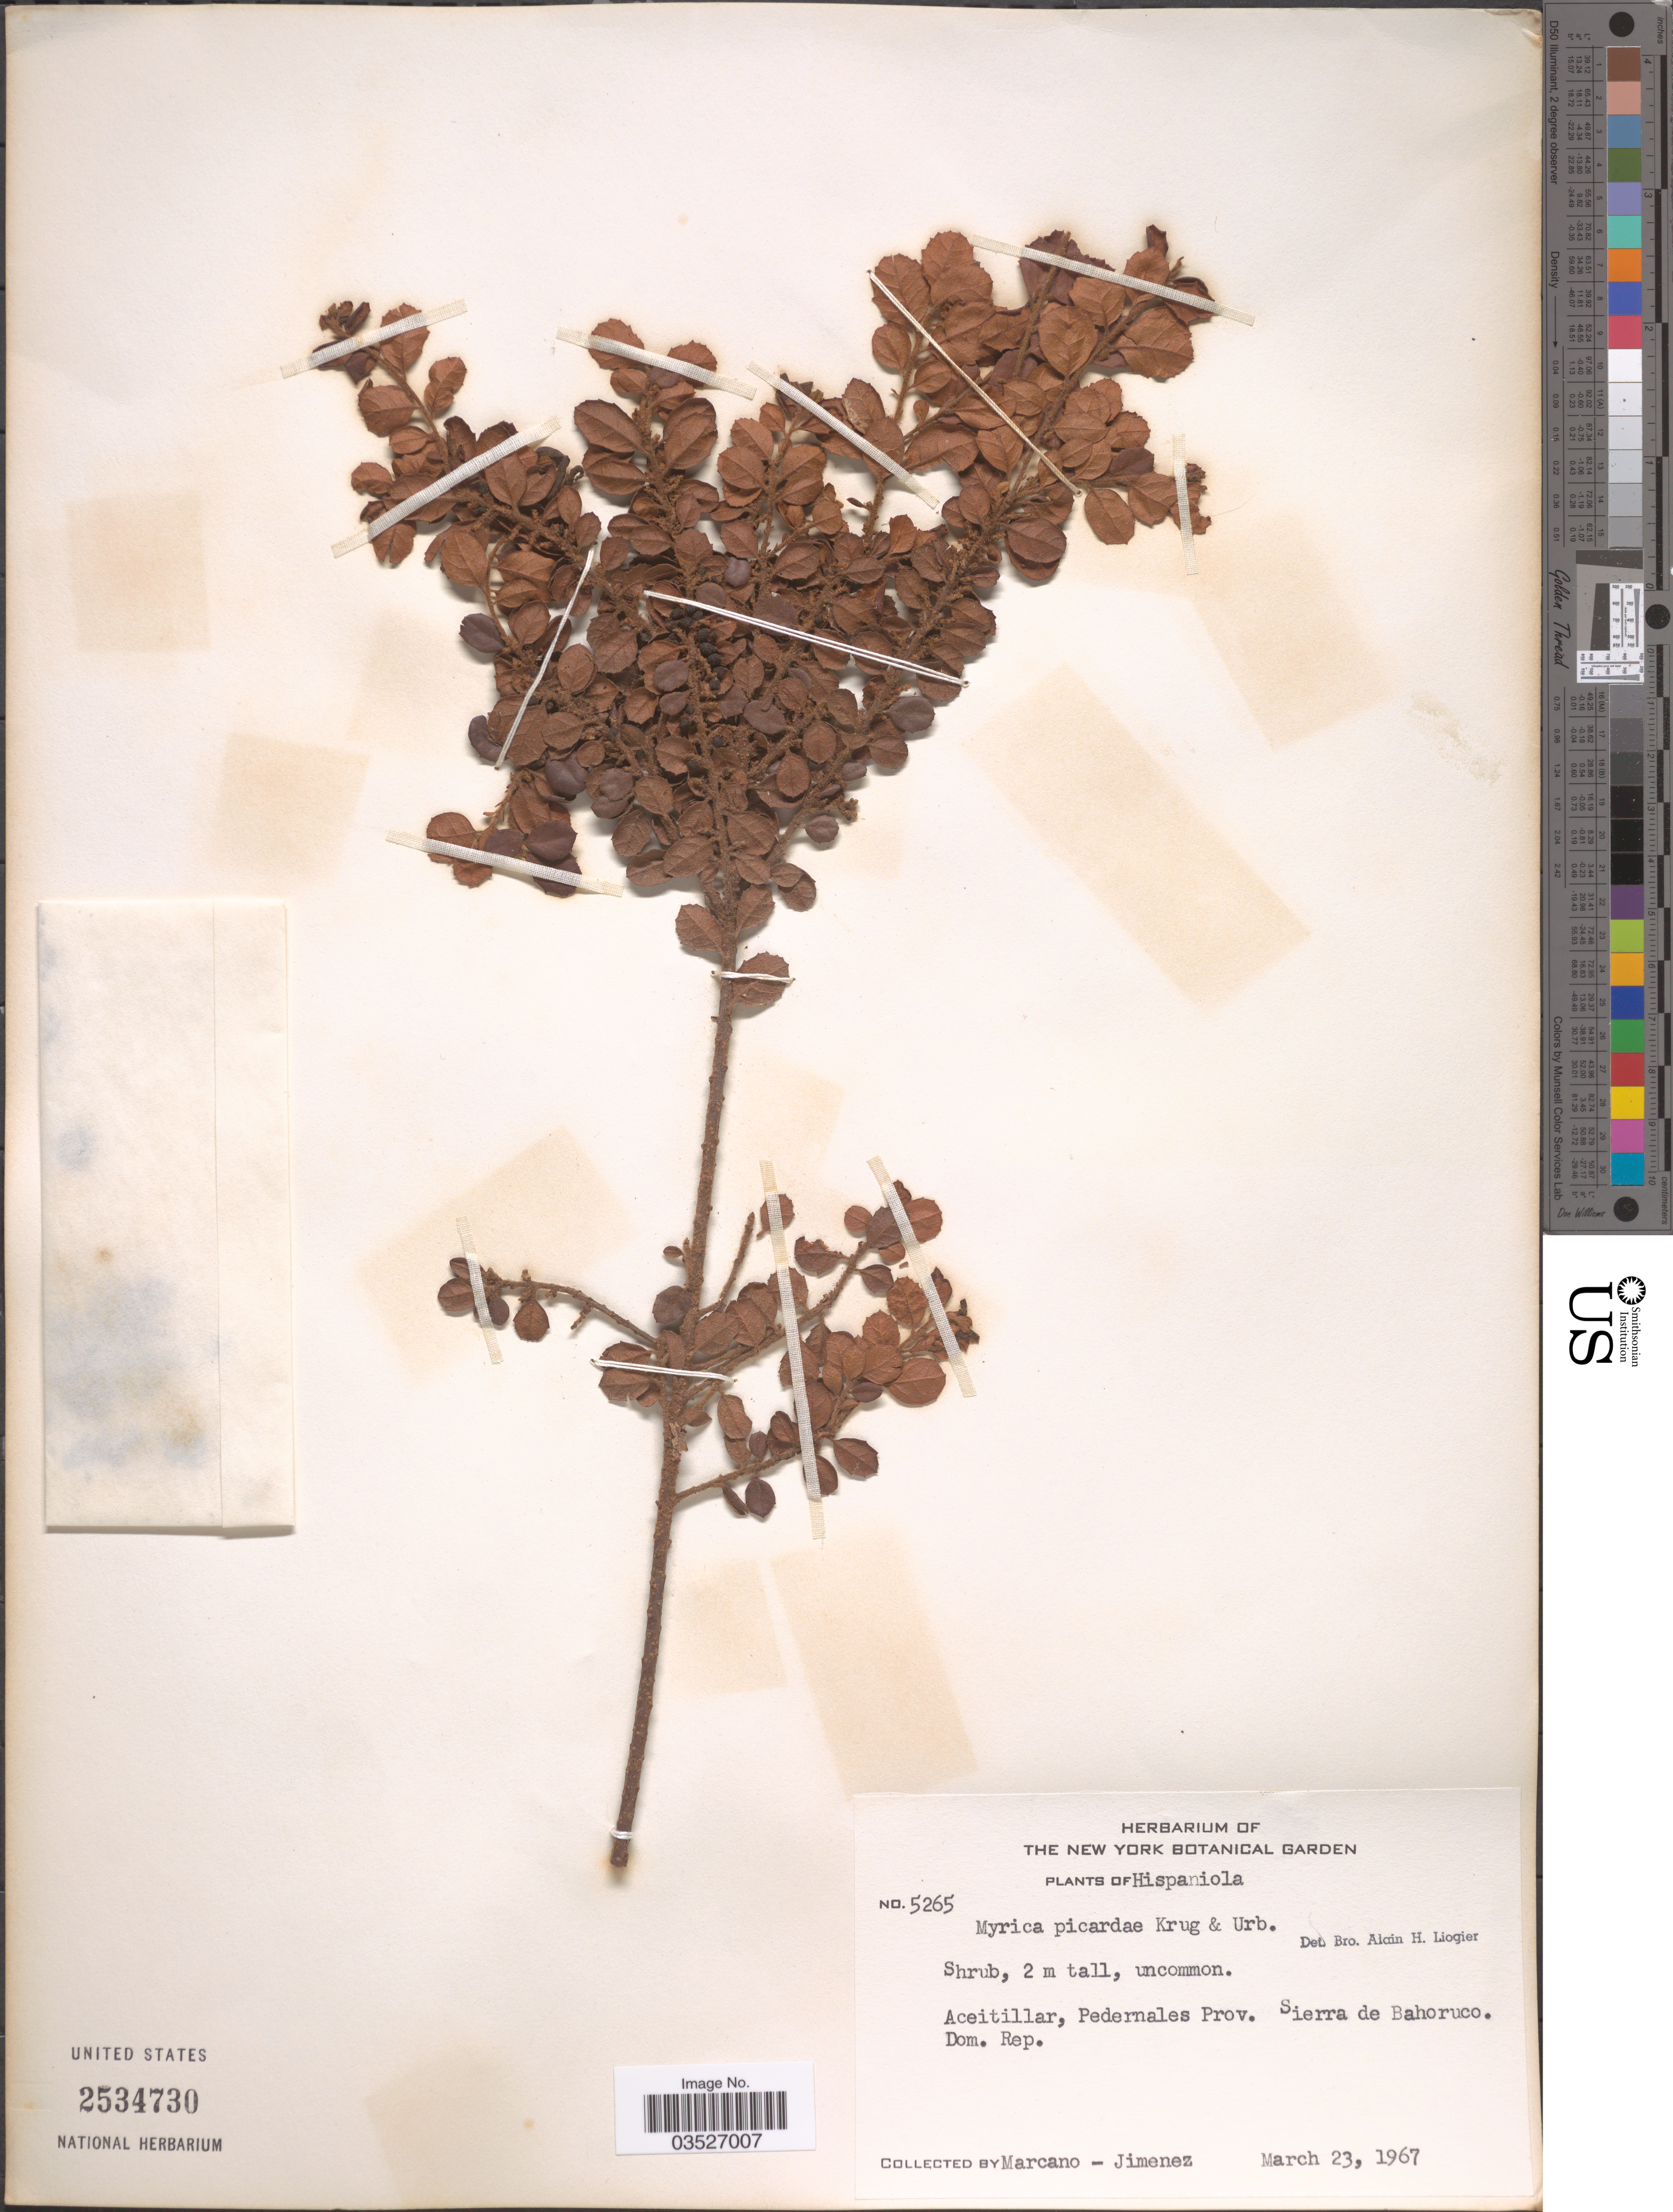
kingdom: Plantae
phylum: Tracheophyta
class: Magnoliopsida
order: Fagales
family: Myricaceae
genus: Morella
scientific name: Morella picardae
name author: (Krug & Urb.) Wilbur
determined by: Strong, Mark T., (BOT), Smithsonian Institution - National Museum of Natural History (UNITED STATES)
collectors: -. Marcano & Jimenez, --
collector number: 5265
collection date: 1967-03-23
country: Dominican Republic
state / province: Pedernales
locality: Hispaniola. Aceitillar, Pedernales Prov. Sierra de Bahoruco. Dom. Rep.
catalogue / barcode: US 2534730